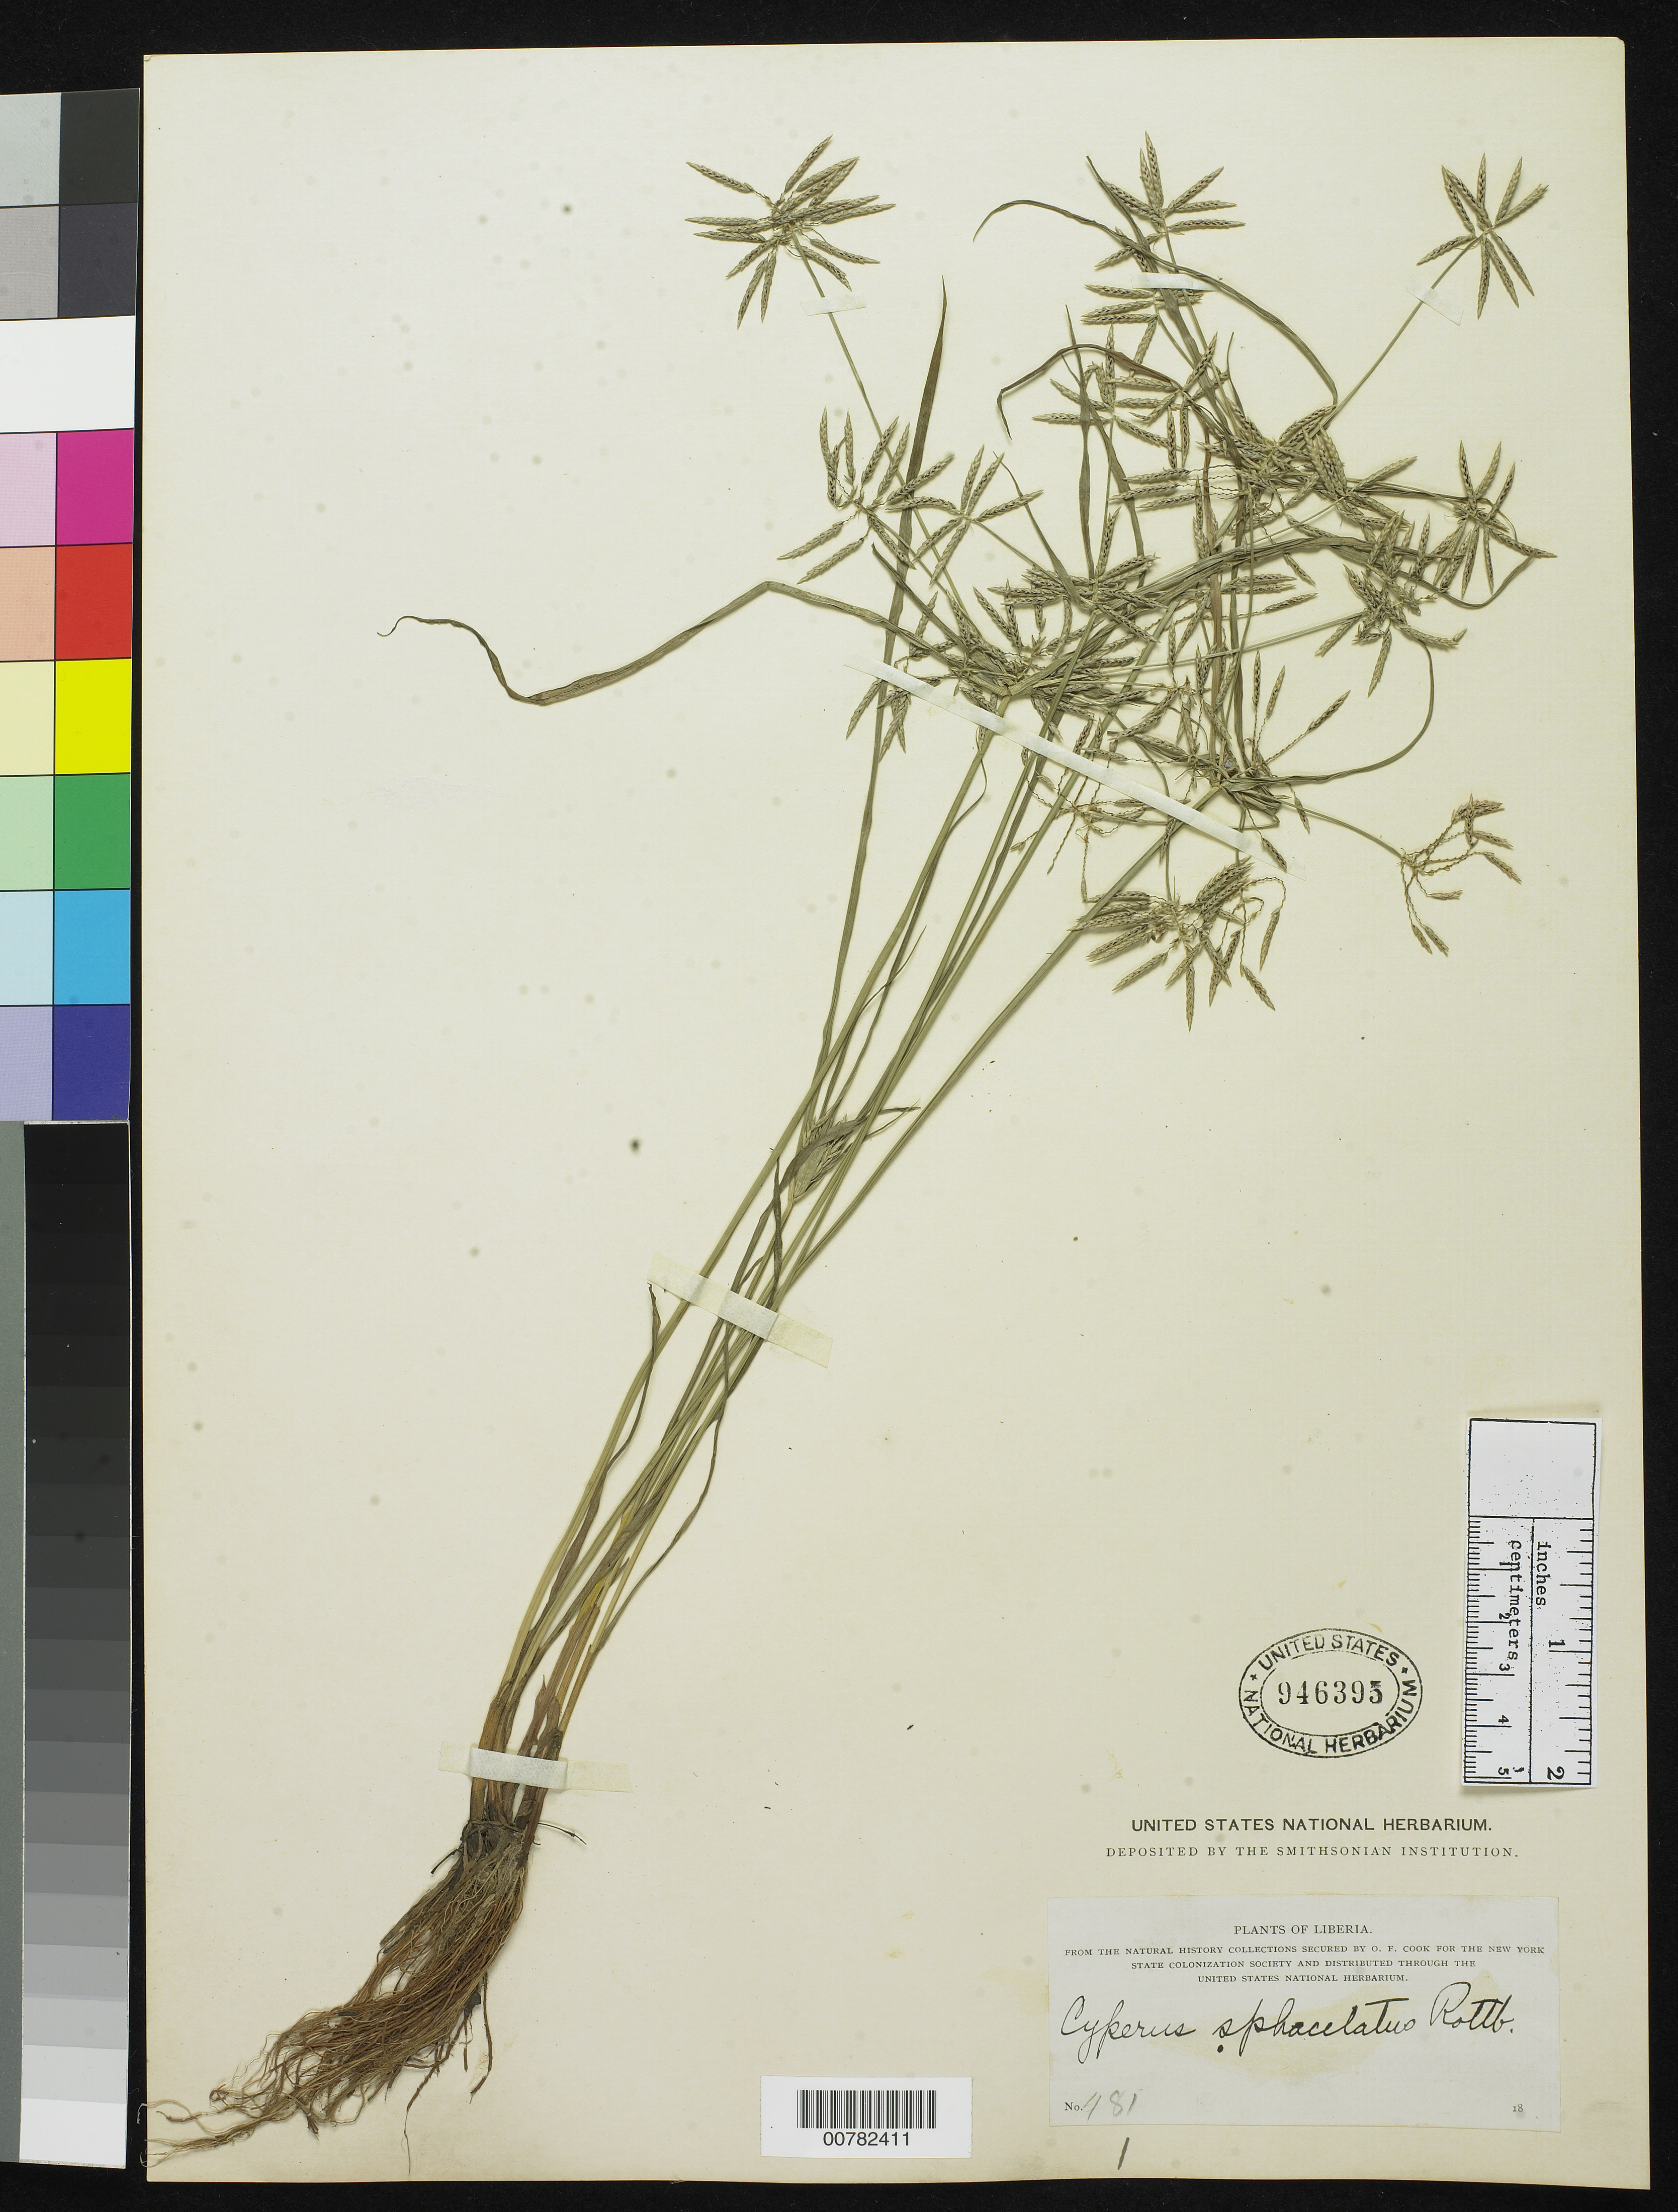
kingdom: Plantae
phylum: Tracheophyta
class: Liliopsida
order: Poales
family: Cyperaceae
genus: Cyperus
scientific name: Cyperus sphacelatus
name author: Rottb.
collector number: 481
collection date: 1800/1899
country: Liberia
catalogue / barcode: US 946395